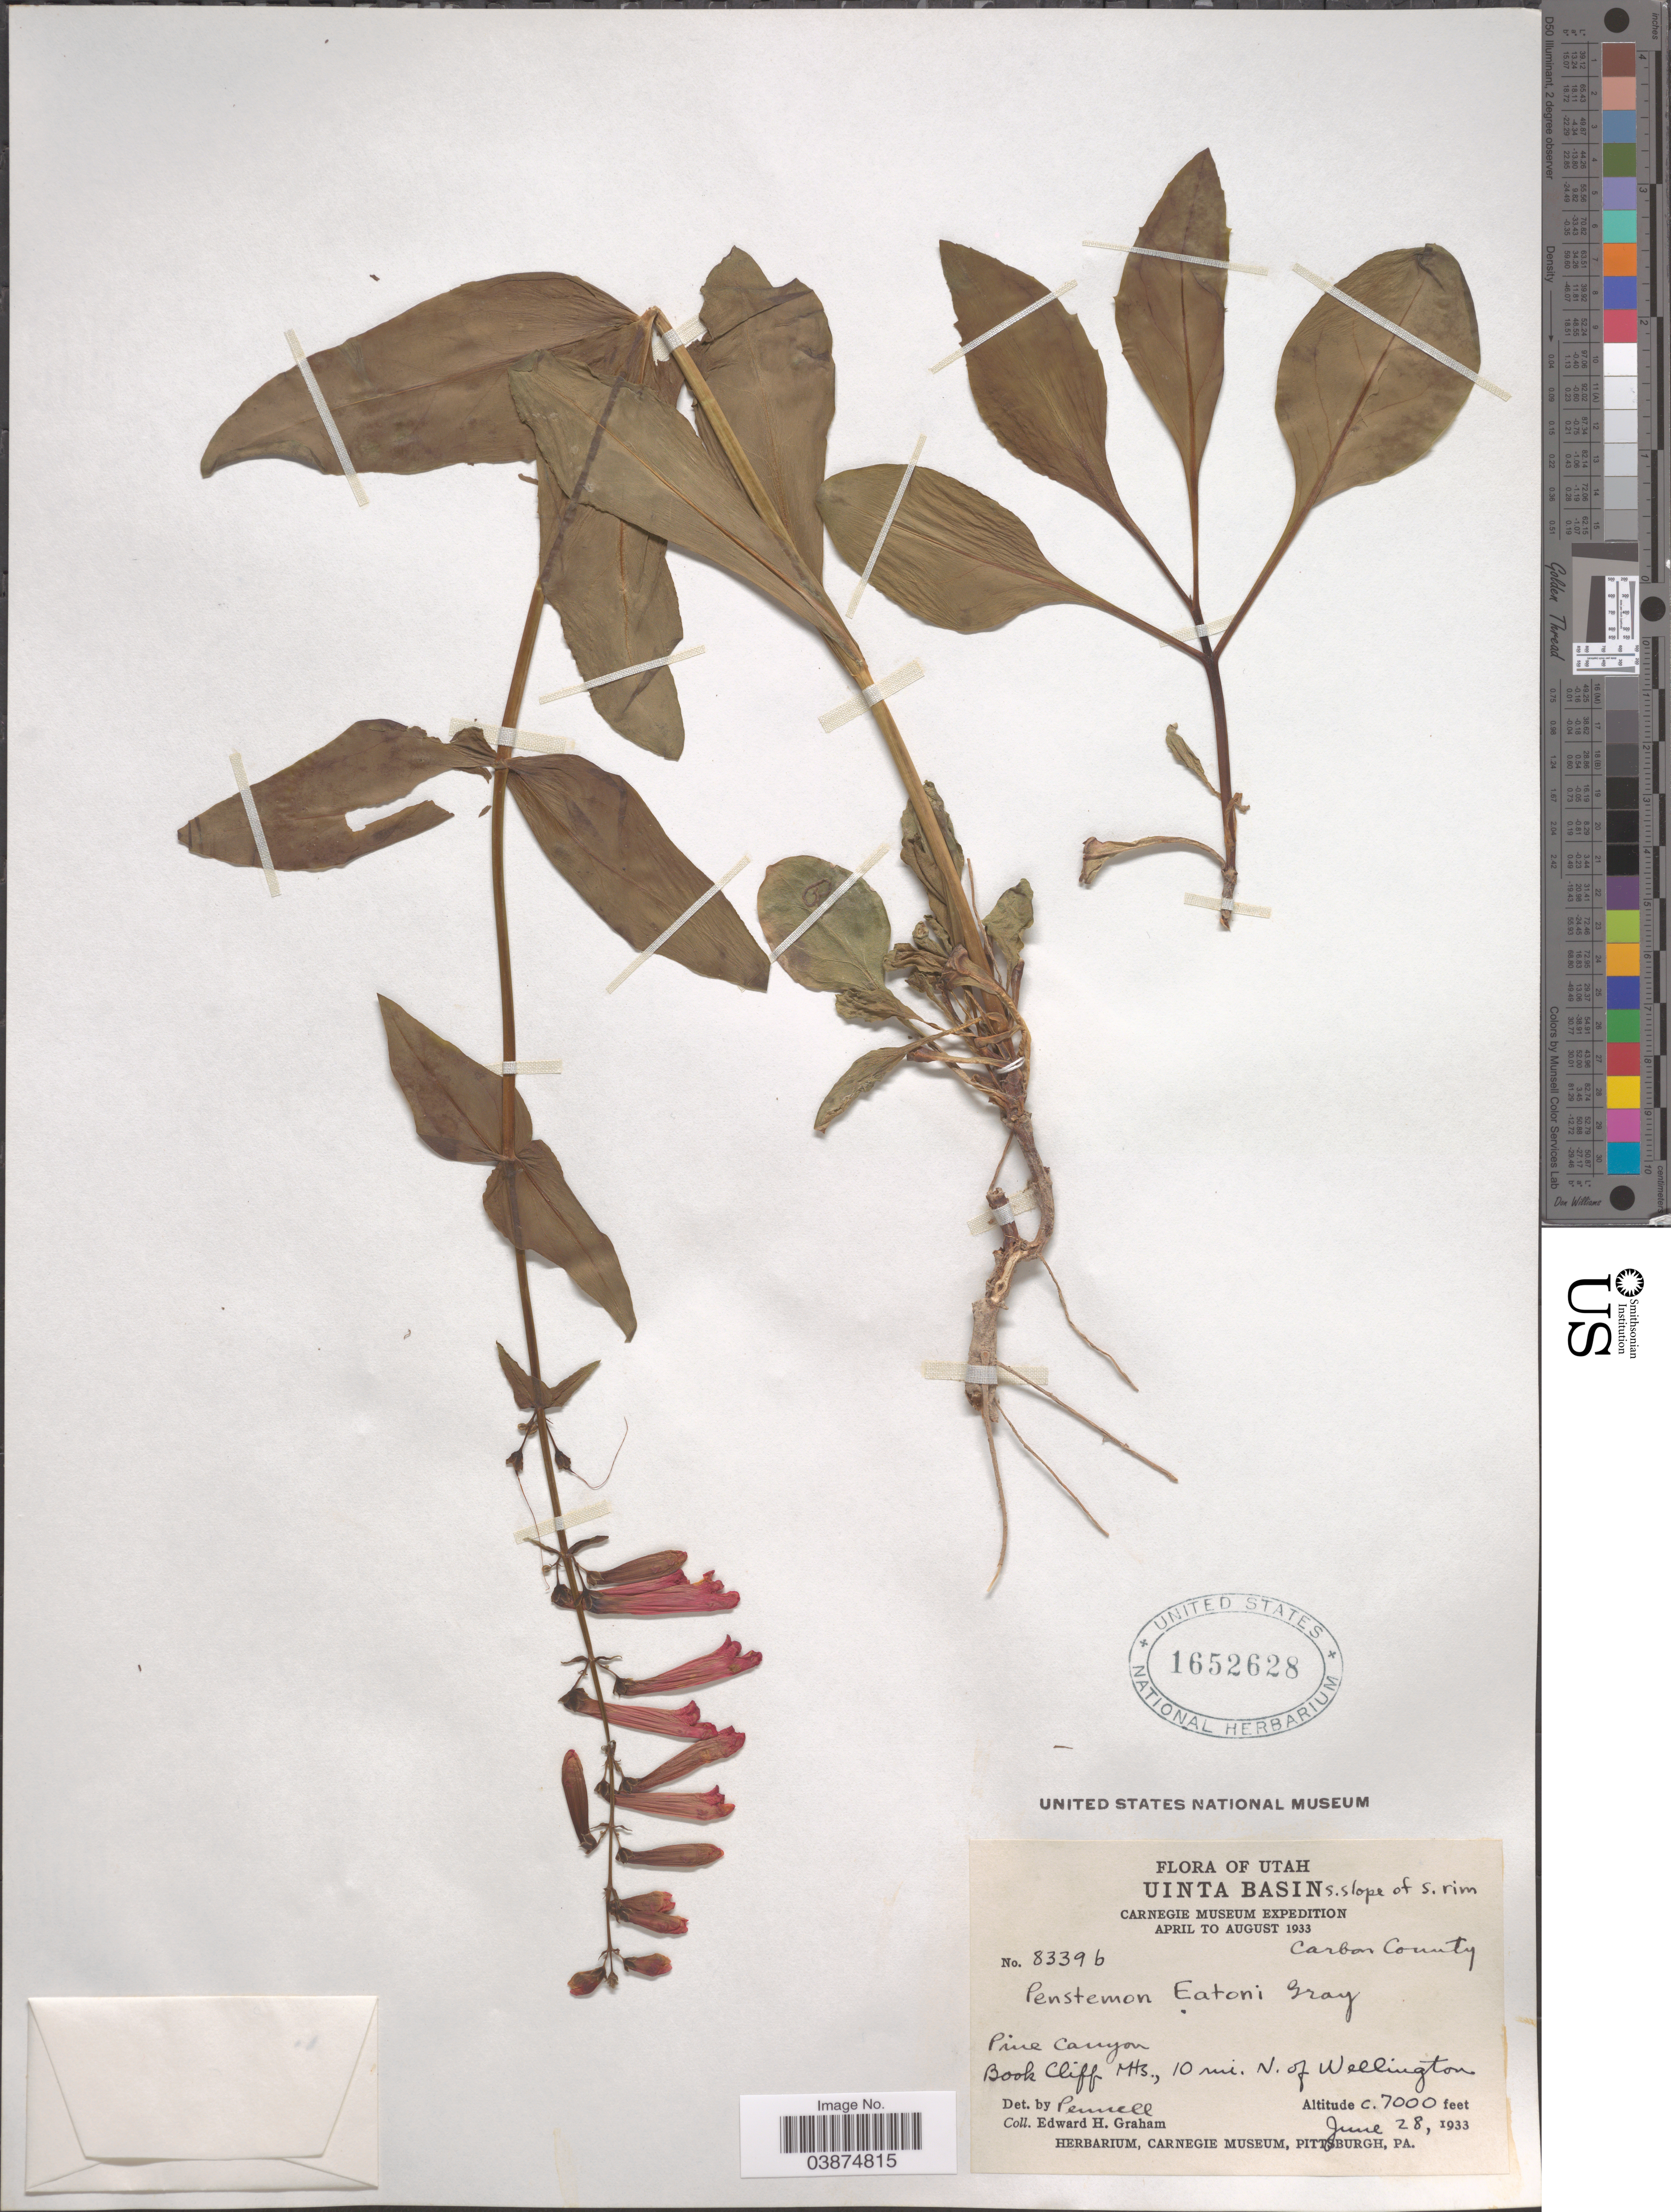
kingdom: Plantae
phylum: Tracheophyta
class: Magnoliopsida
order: Lamiales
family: Plantaginaceae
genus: Penstemon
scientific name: Penstemon eatonii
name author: A. Gray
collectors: E. H. Graham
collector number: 83396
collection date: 1933-06-28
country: United States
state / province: Utah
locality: Uinta Basin s. slope of s. rim. Carbon County. Pine Canyon. Book Cliff Mts., 10 mi. N. of Wellington.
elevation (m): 2134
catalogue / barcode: US 1652628